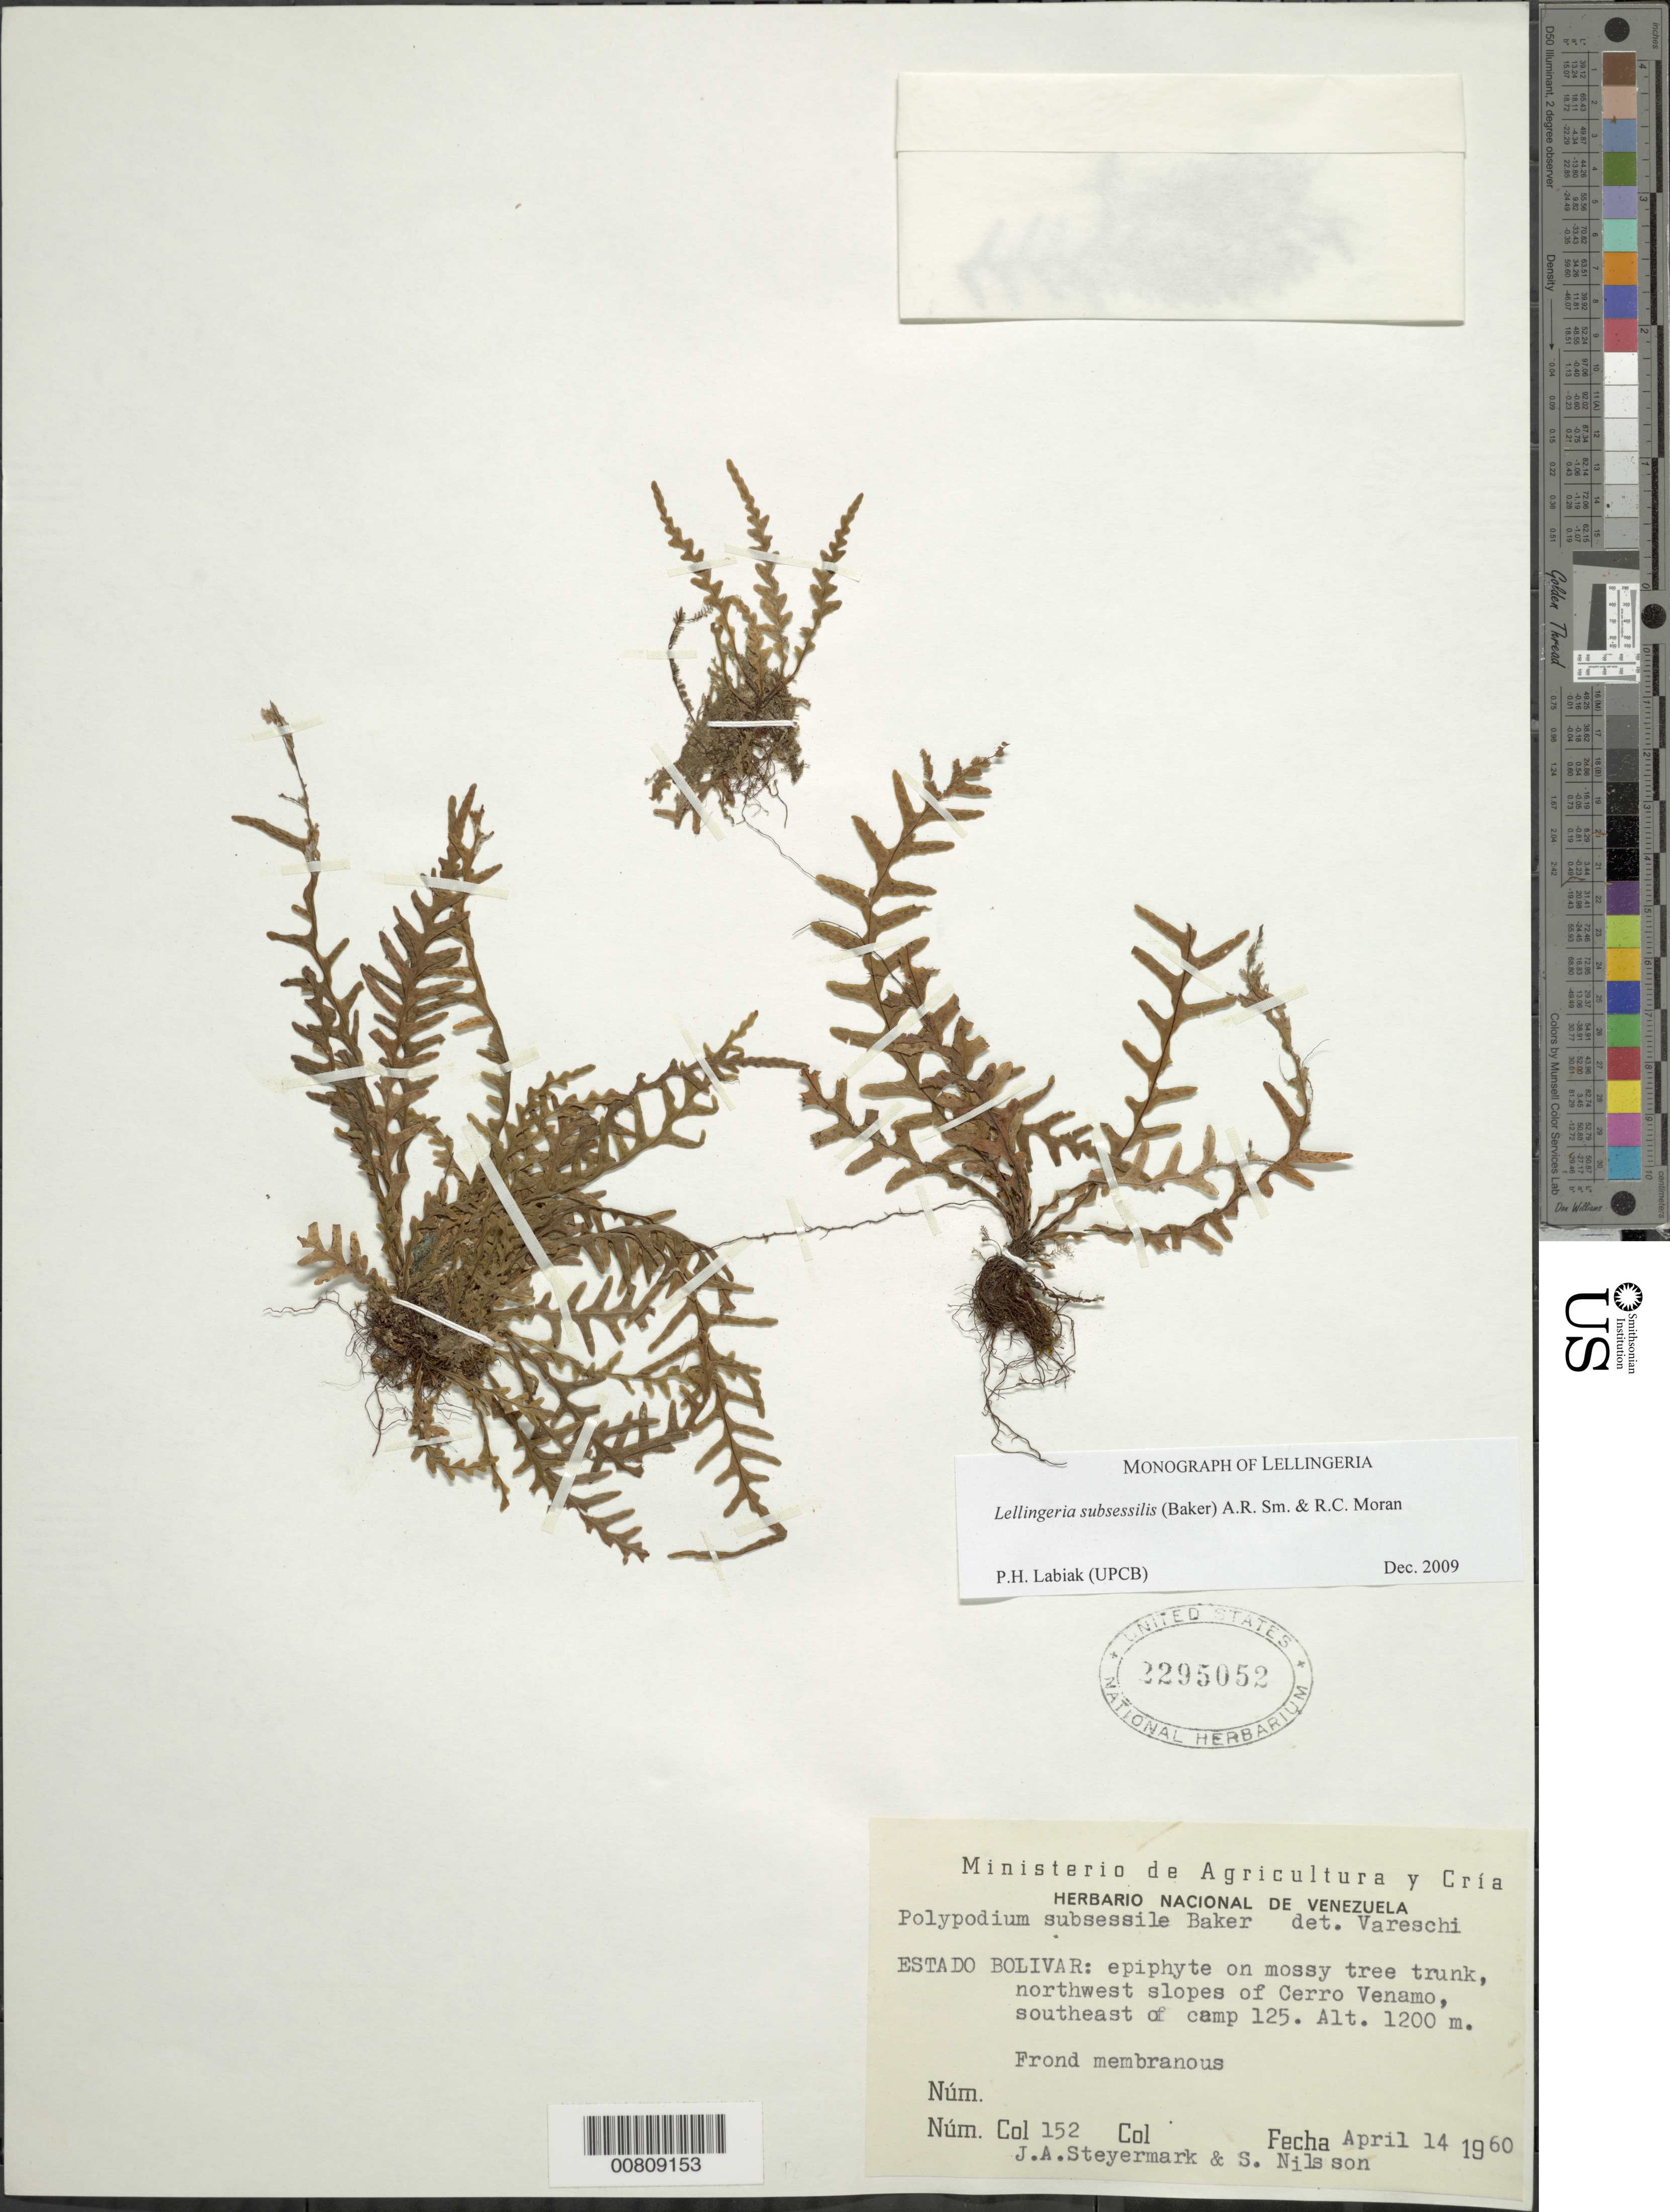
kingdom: Plantae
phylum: Tracheophyta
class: Polypodiopsida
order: Polypodiales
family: Polypodiaceae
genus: Lellingeria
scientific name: Lellingeria subsessilis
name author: (Baker) A.R. Sm. & R.C. Moran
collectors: J. Steyermark & S. Nilsson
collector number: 60 152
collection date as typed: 14-Apr-60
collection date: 1960-04-14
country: Venezuela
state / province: Bolívar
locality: Cerro Venamo, NW slopes, SE of campamento 125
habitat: Forested NW slopes, on mossy tree trunk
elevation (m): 1200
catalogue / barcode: US 2295052